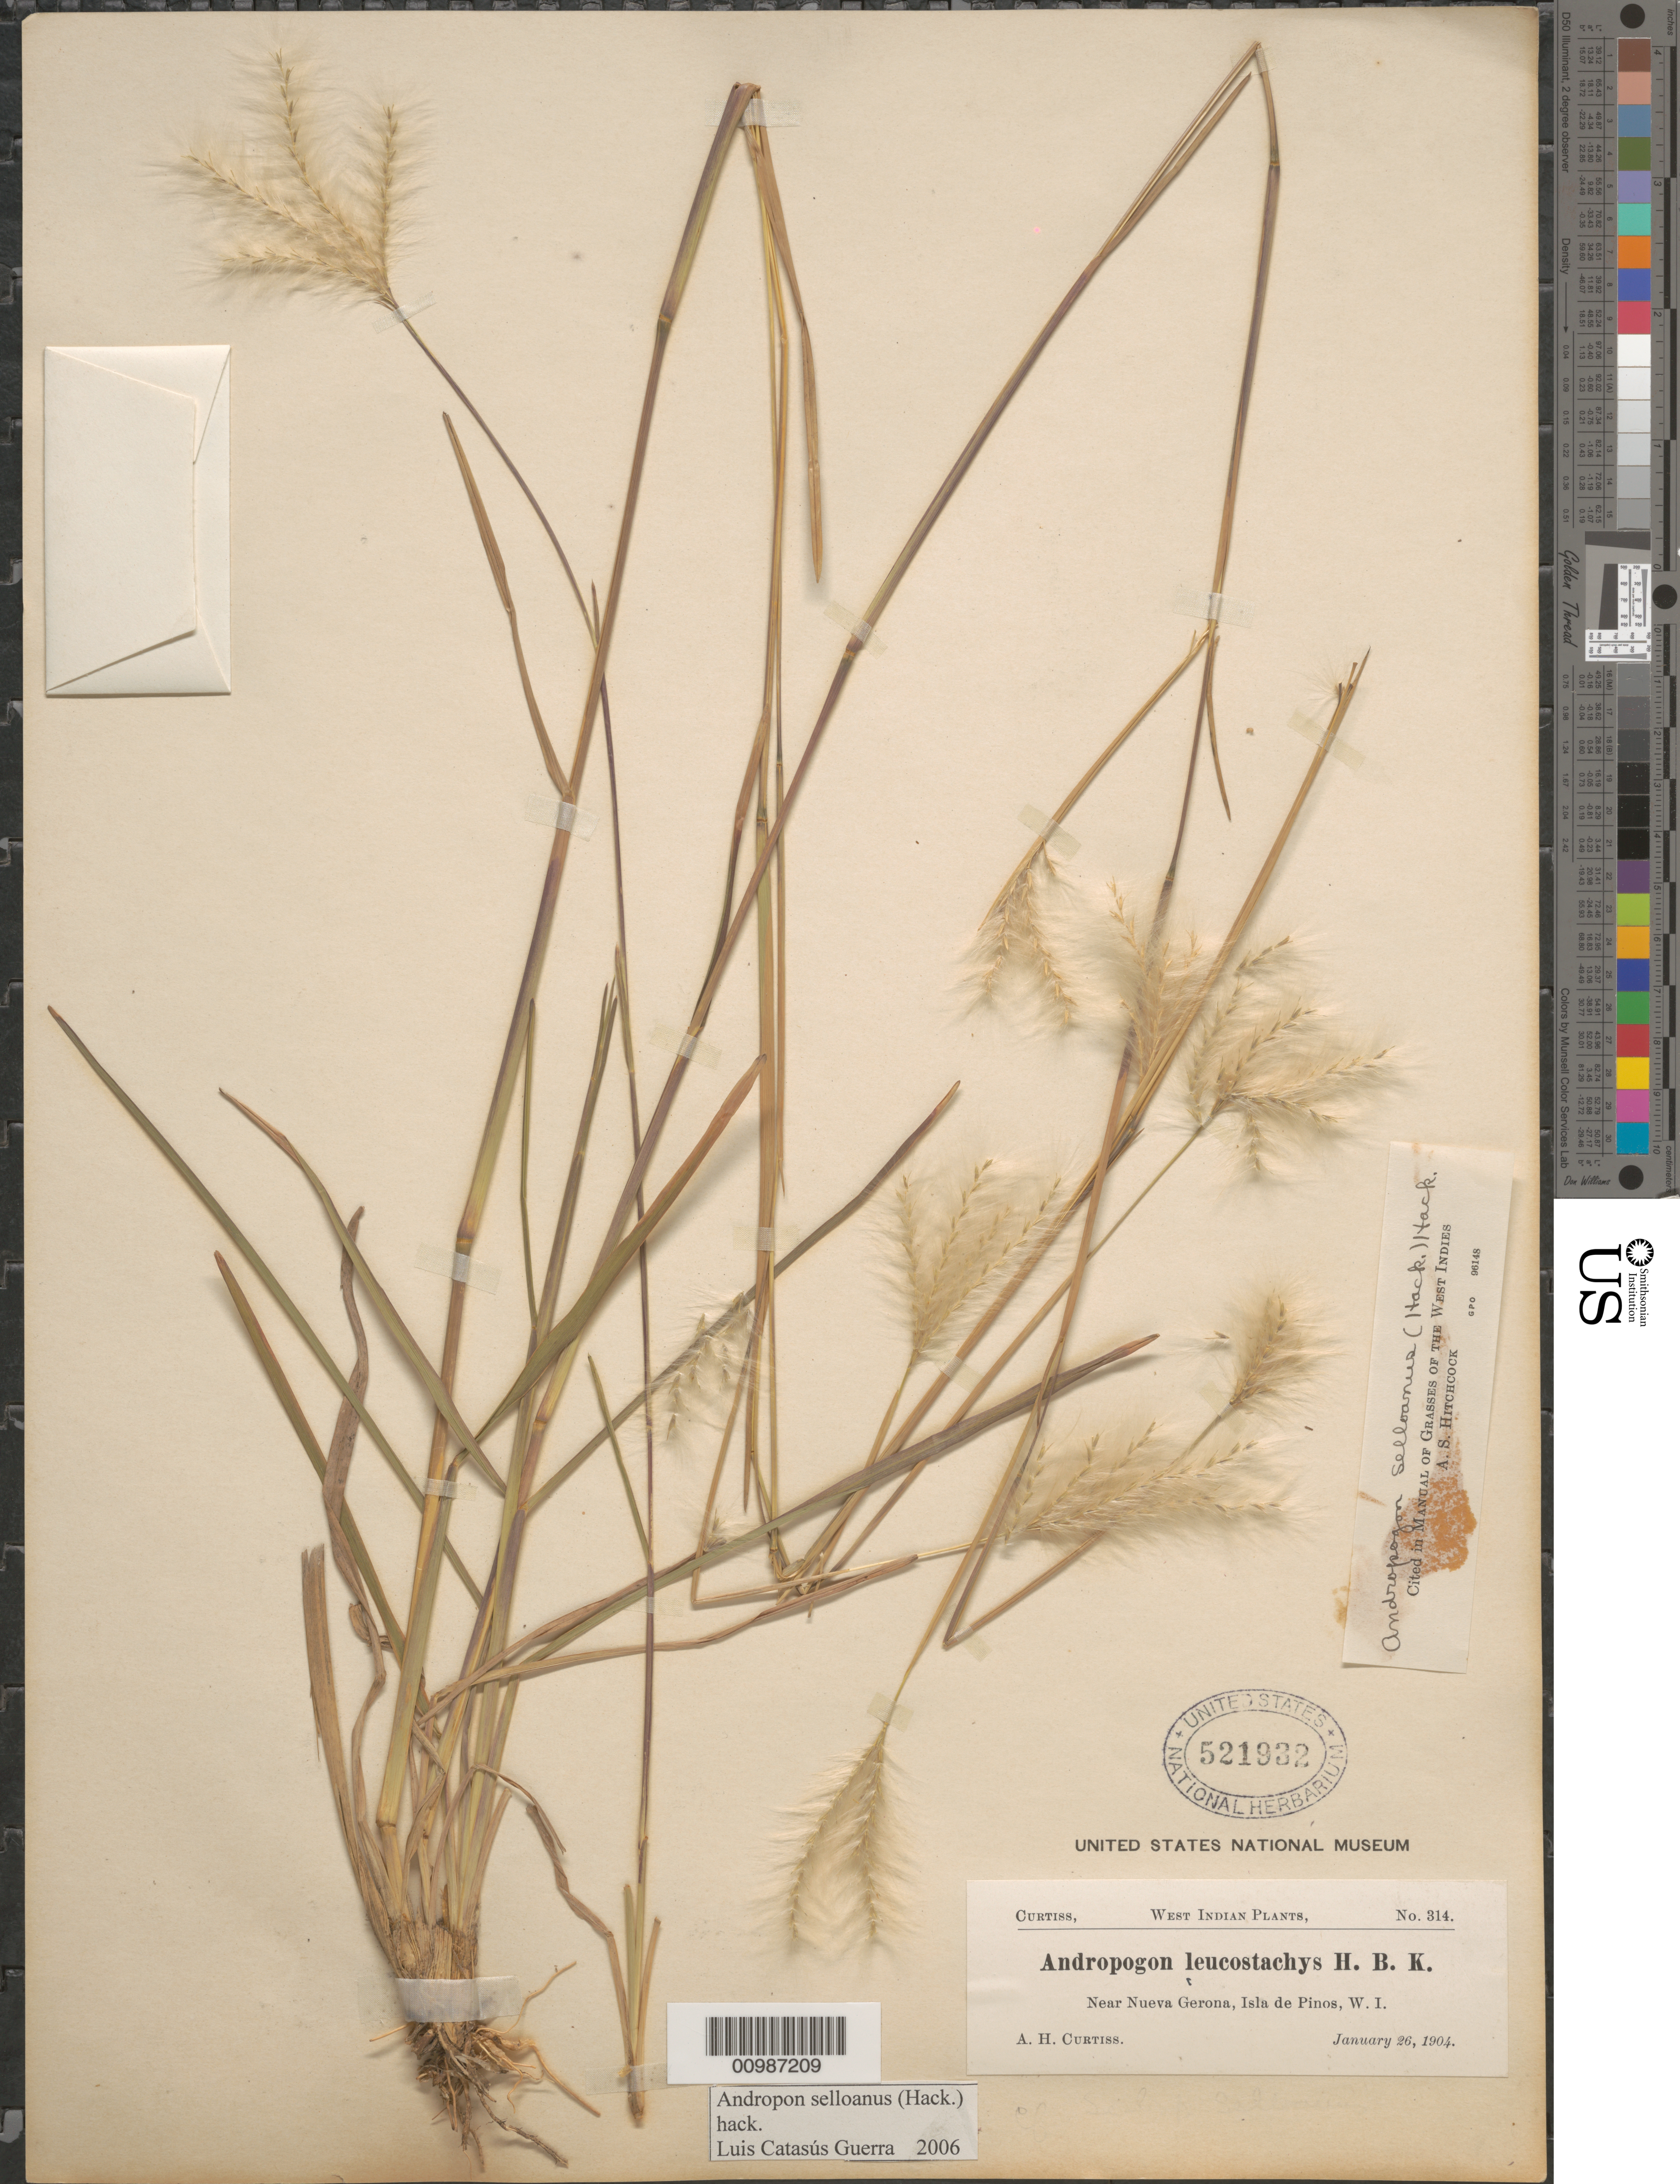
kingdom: Plantae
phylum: Tracheophyta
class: Liliopsida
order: Poales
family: Poaceae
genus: Andropogon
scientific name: Andropogon selloanus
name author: (Hack.) Hack.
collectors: A. H. Curtiss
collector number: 314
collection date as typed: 26 Jan 1904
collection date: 1904-01-26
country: Cuba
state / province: Isla de la Juventud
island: Isla de la Juventud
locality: [Isle of Pines], Near Nueva Gerona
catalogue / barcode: US 521932